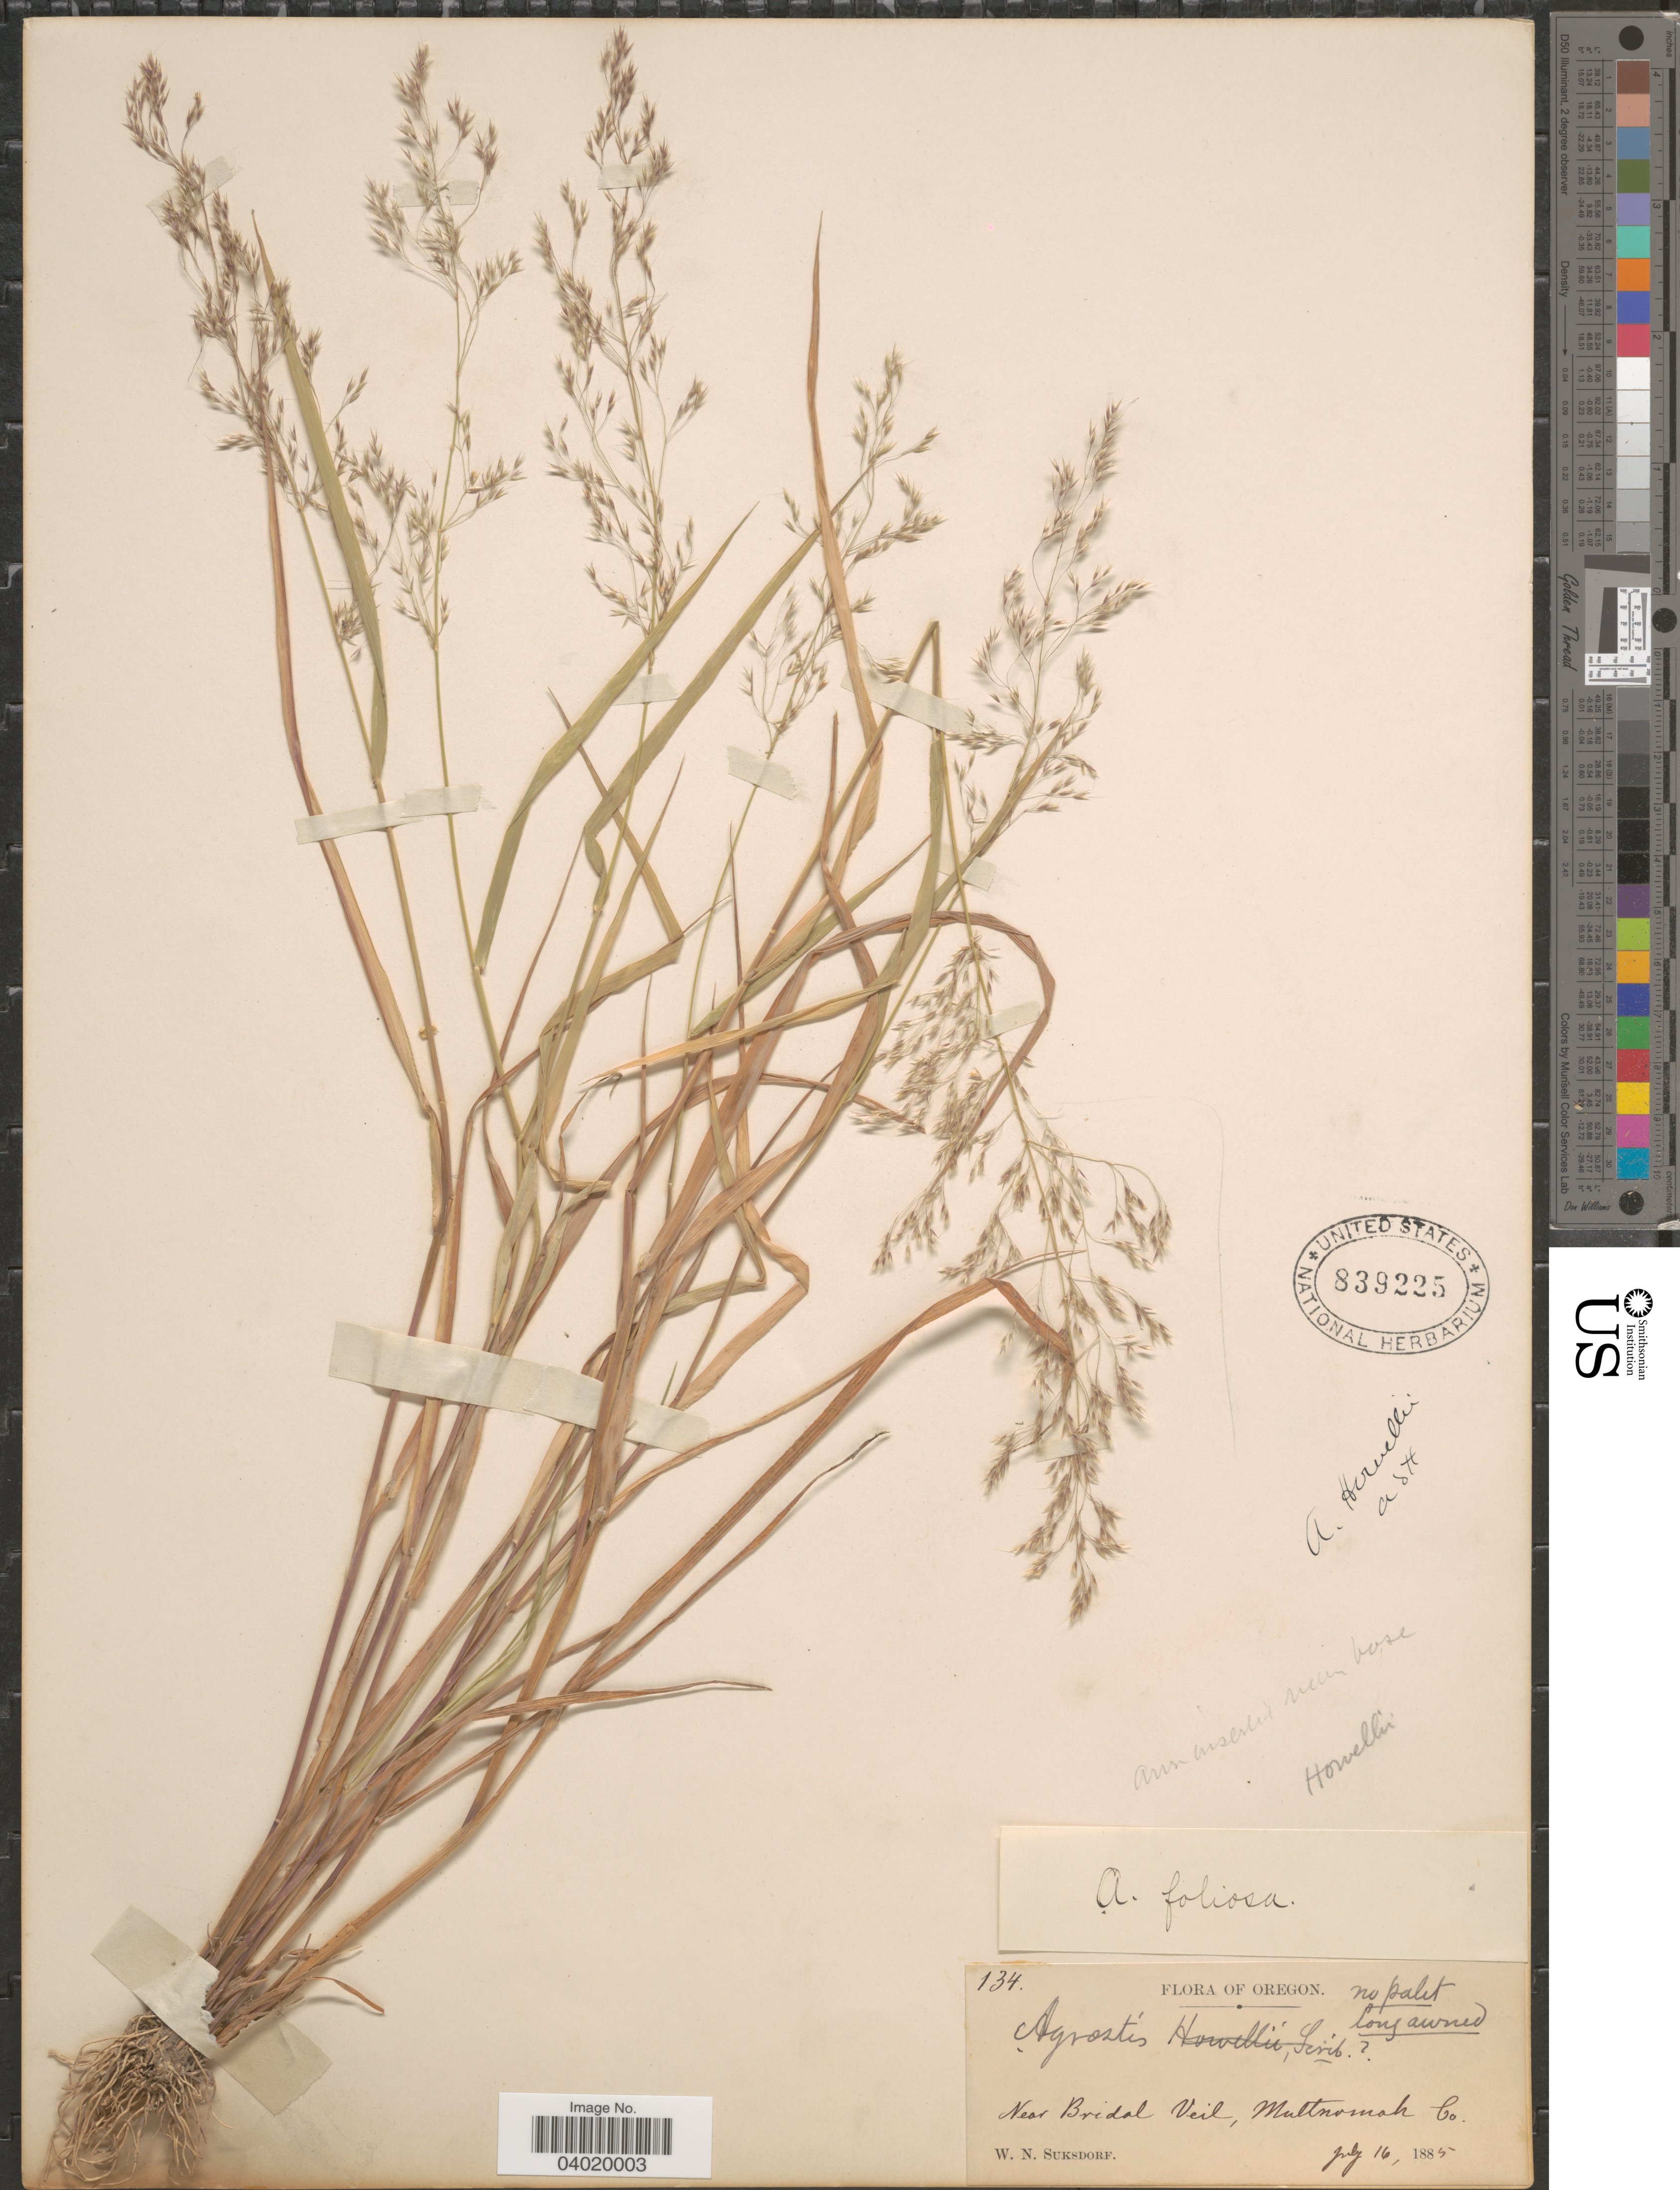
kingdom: Plantae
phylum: Tracheophyta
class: Liliopsida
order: Poales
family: Poaceae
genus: Agrostis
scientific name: Agrostis howellii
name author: Scribn.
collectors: W. N. Suksdorf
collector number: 134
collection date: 1885-07-16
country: United States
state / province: Oregon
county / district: Multnomah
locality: Near Bridal Veil, Multnomah Co.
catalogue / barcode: US 839225